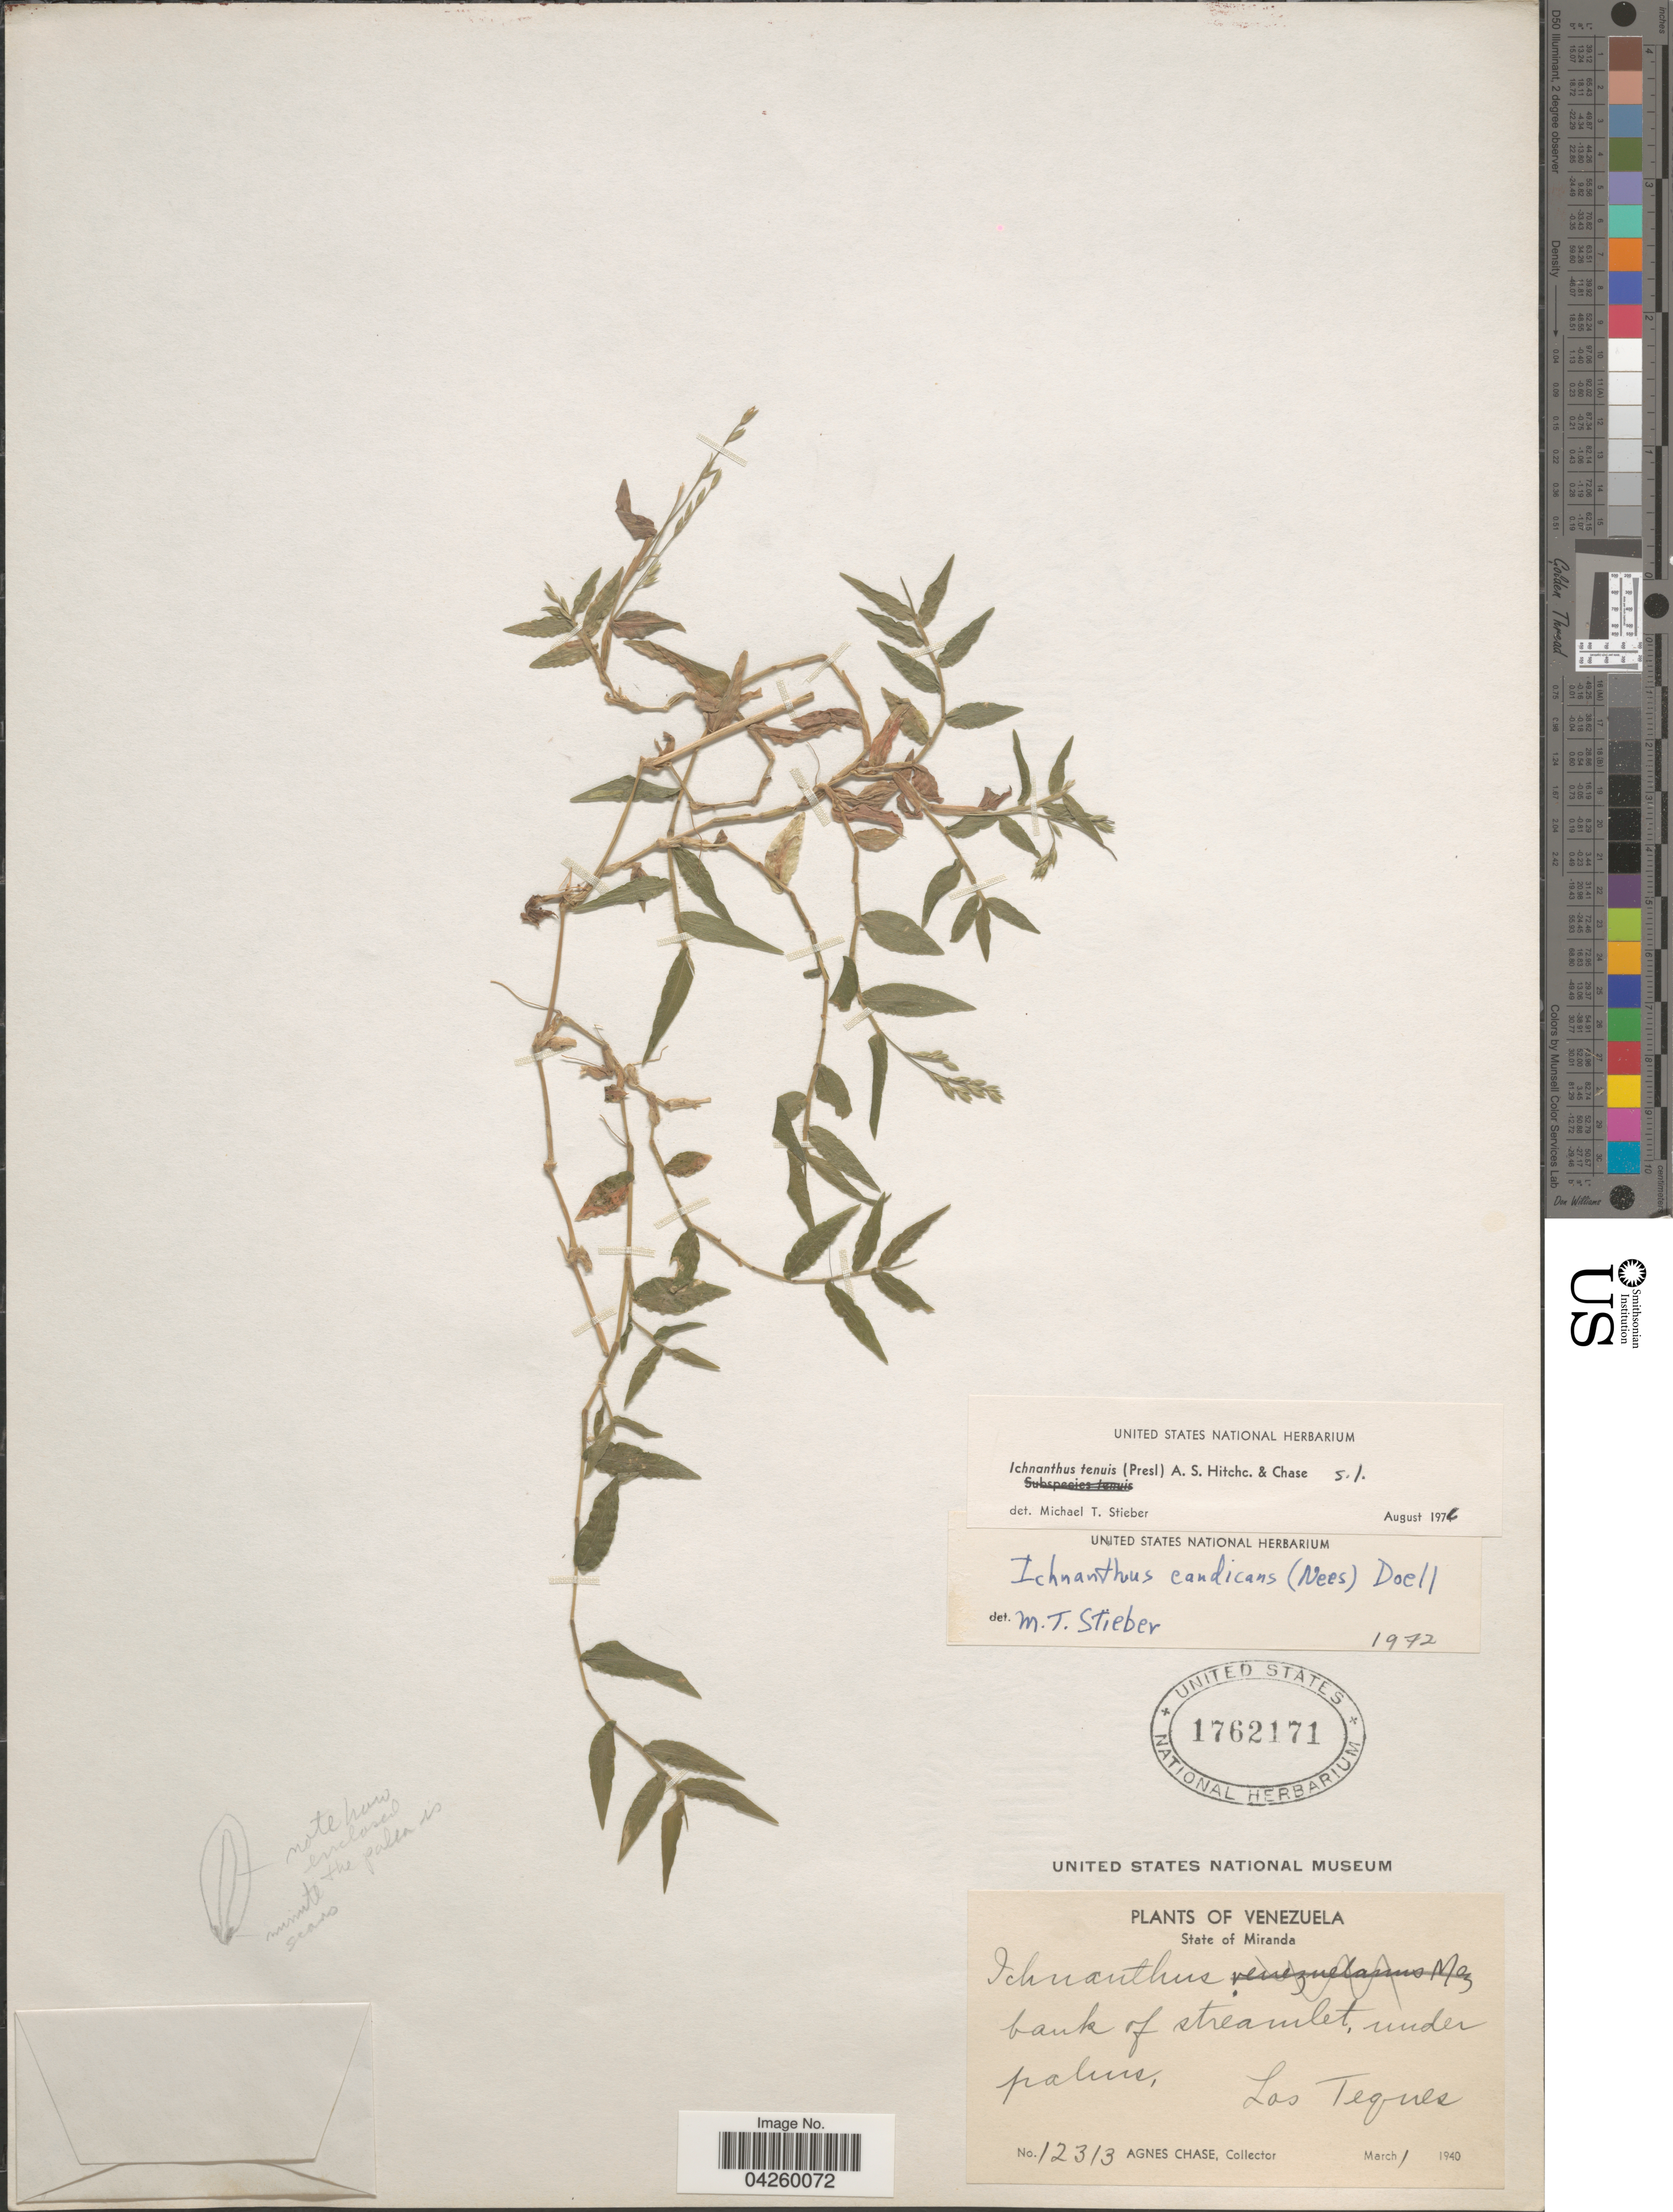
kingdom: Plantae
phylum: Tracheophyta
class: Liliopsida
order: Poales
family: Poaceae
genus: Ichnanthus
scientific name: Ichnanthus tenuis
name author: (J. Presl) Hitchc. & Chase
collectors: A. Chase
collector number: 12313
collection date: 1940-03-01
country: Venezuela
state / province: Miranda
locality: Los Teques.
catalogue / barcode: US 1762171